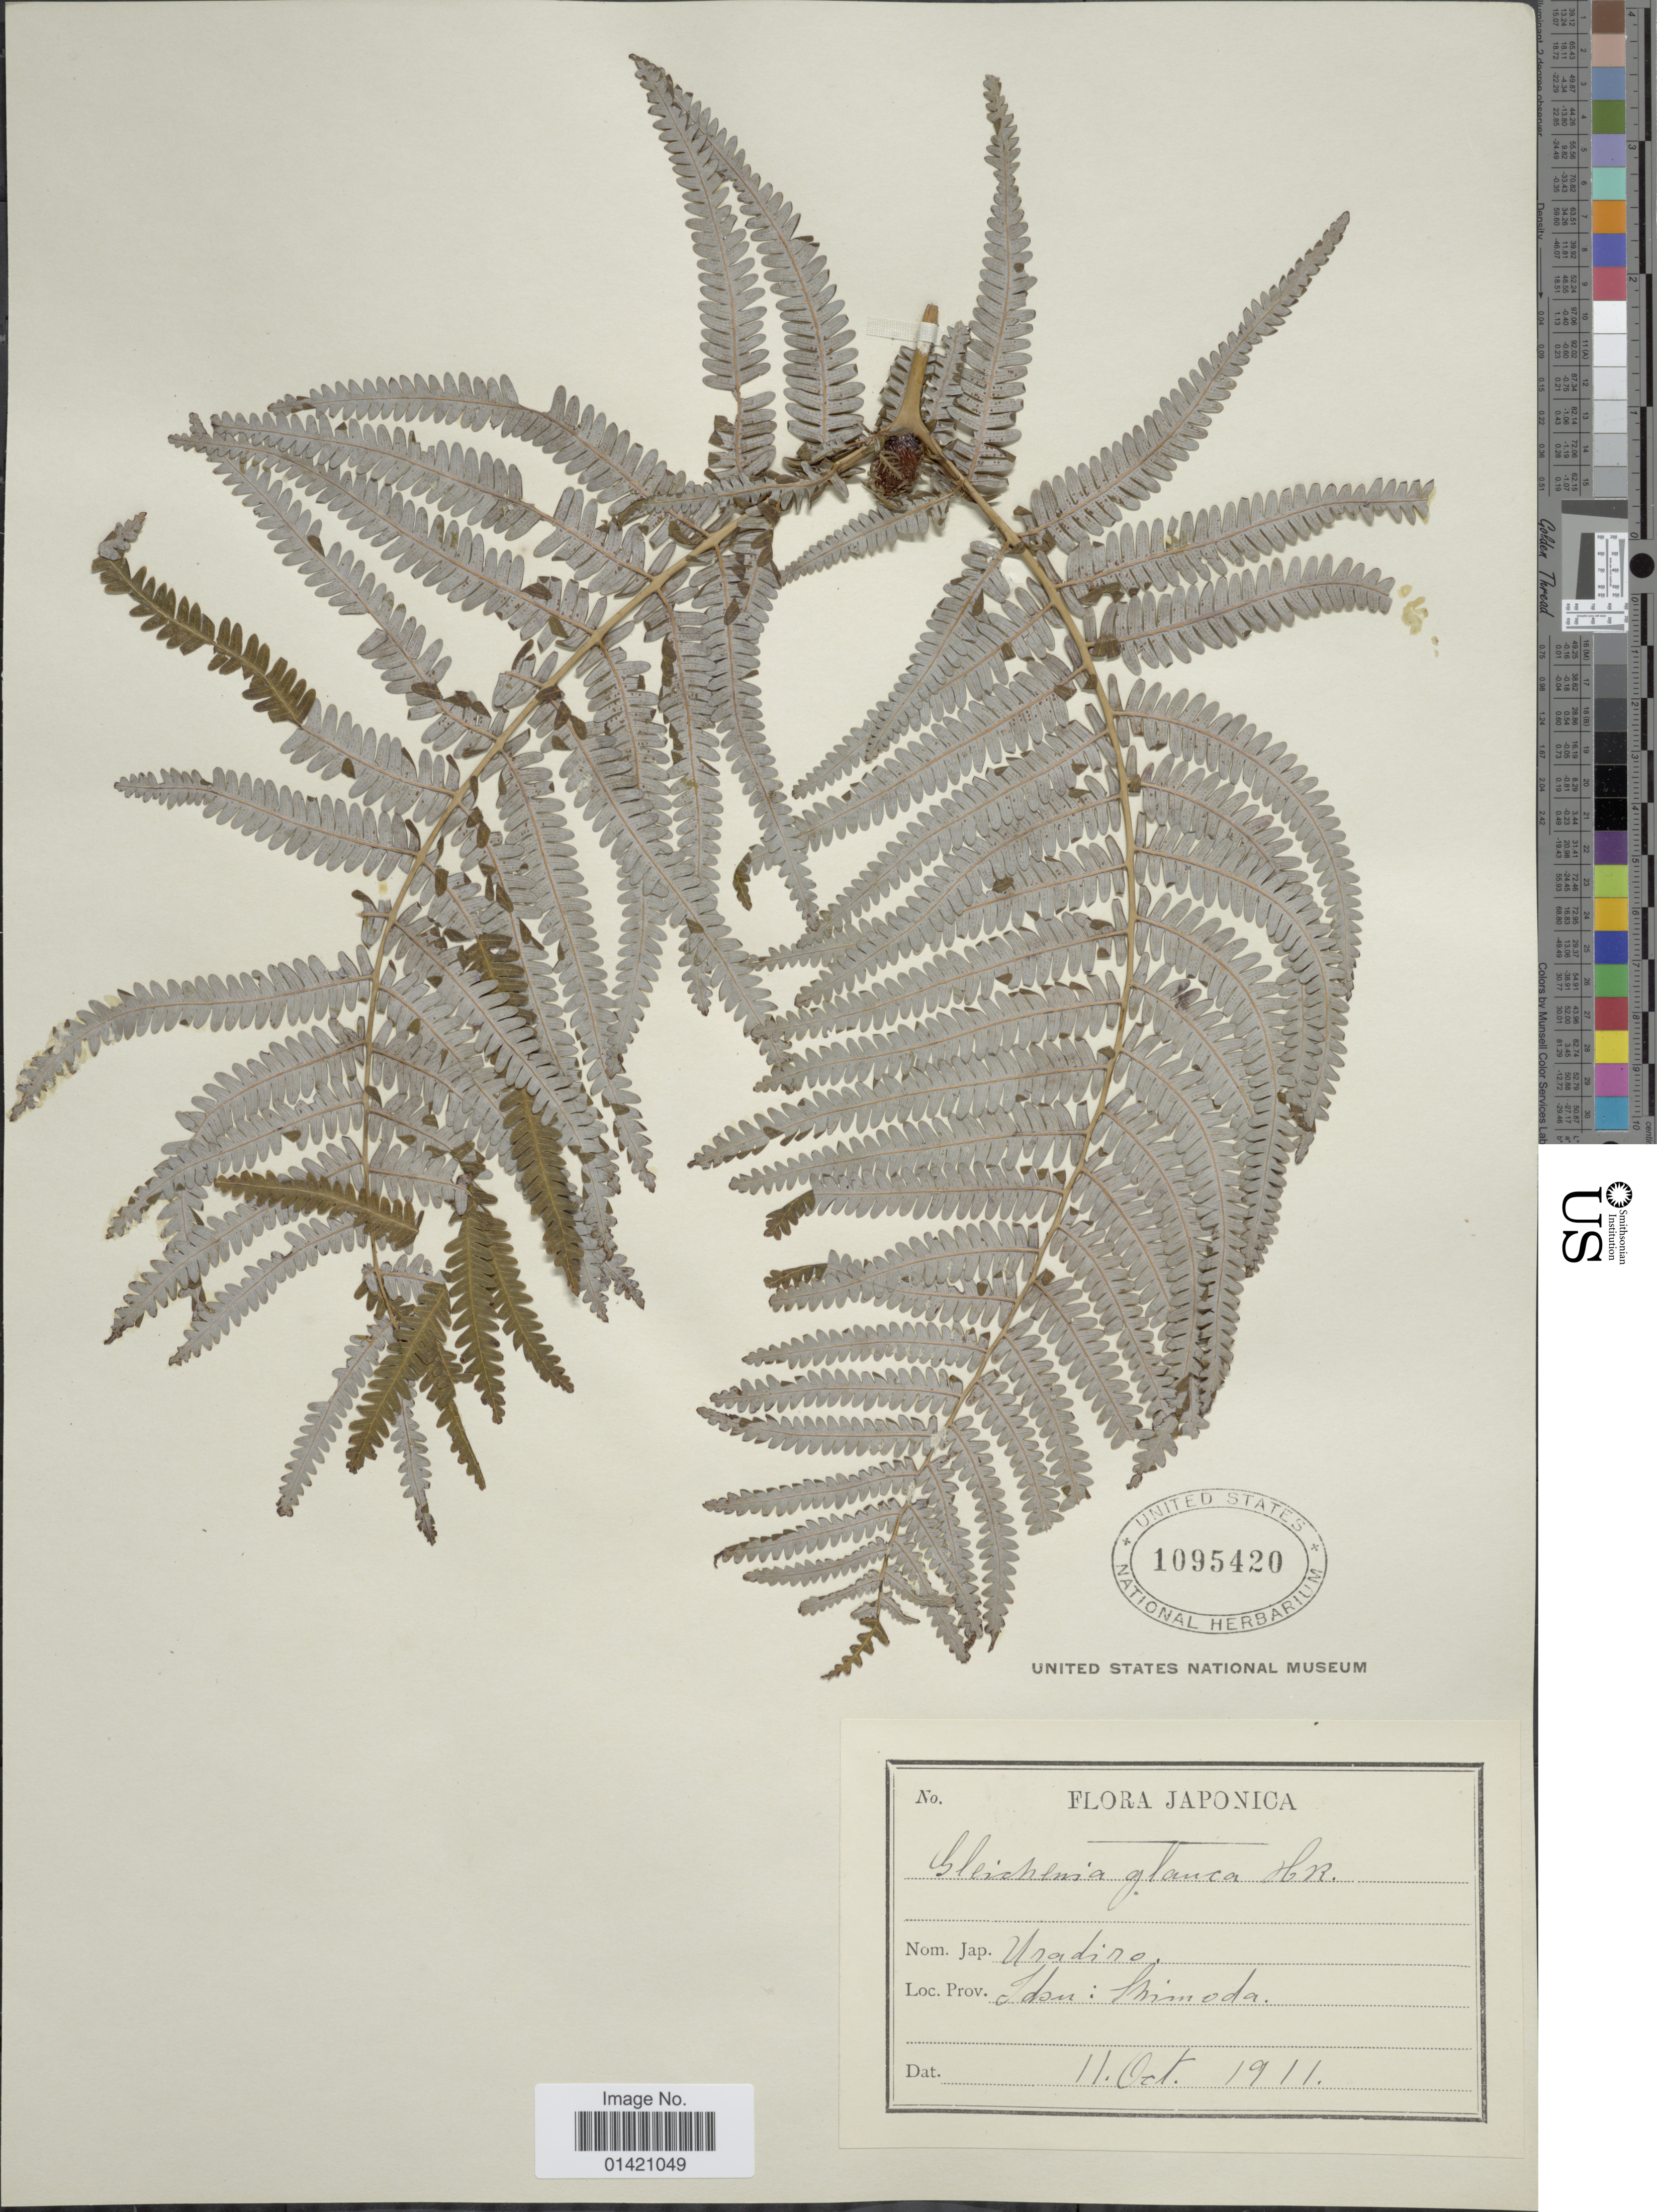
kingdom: Plantae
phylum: Tracheophyta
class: Polypodiopsida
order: Gleicheniales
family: Gleicheniaceae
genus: Diplopterygium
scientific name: Diplopterygium glaucum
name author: (Thunb. ex Houtt.) Nakai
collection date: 1911-10-11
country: Japan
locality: Idzu: Shimoda.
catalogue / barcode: US 1095420